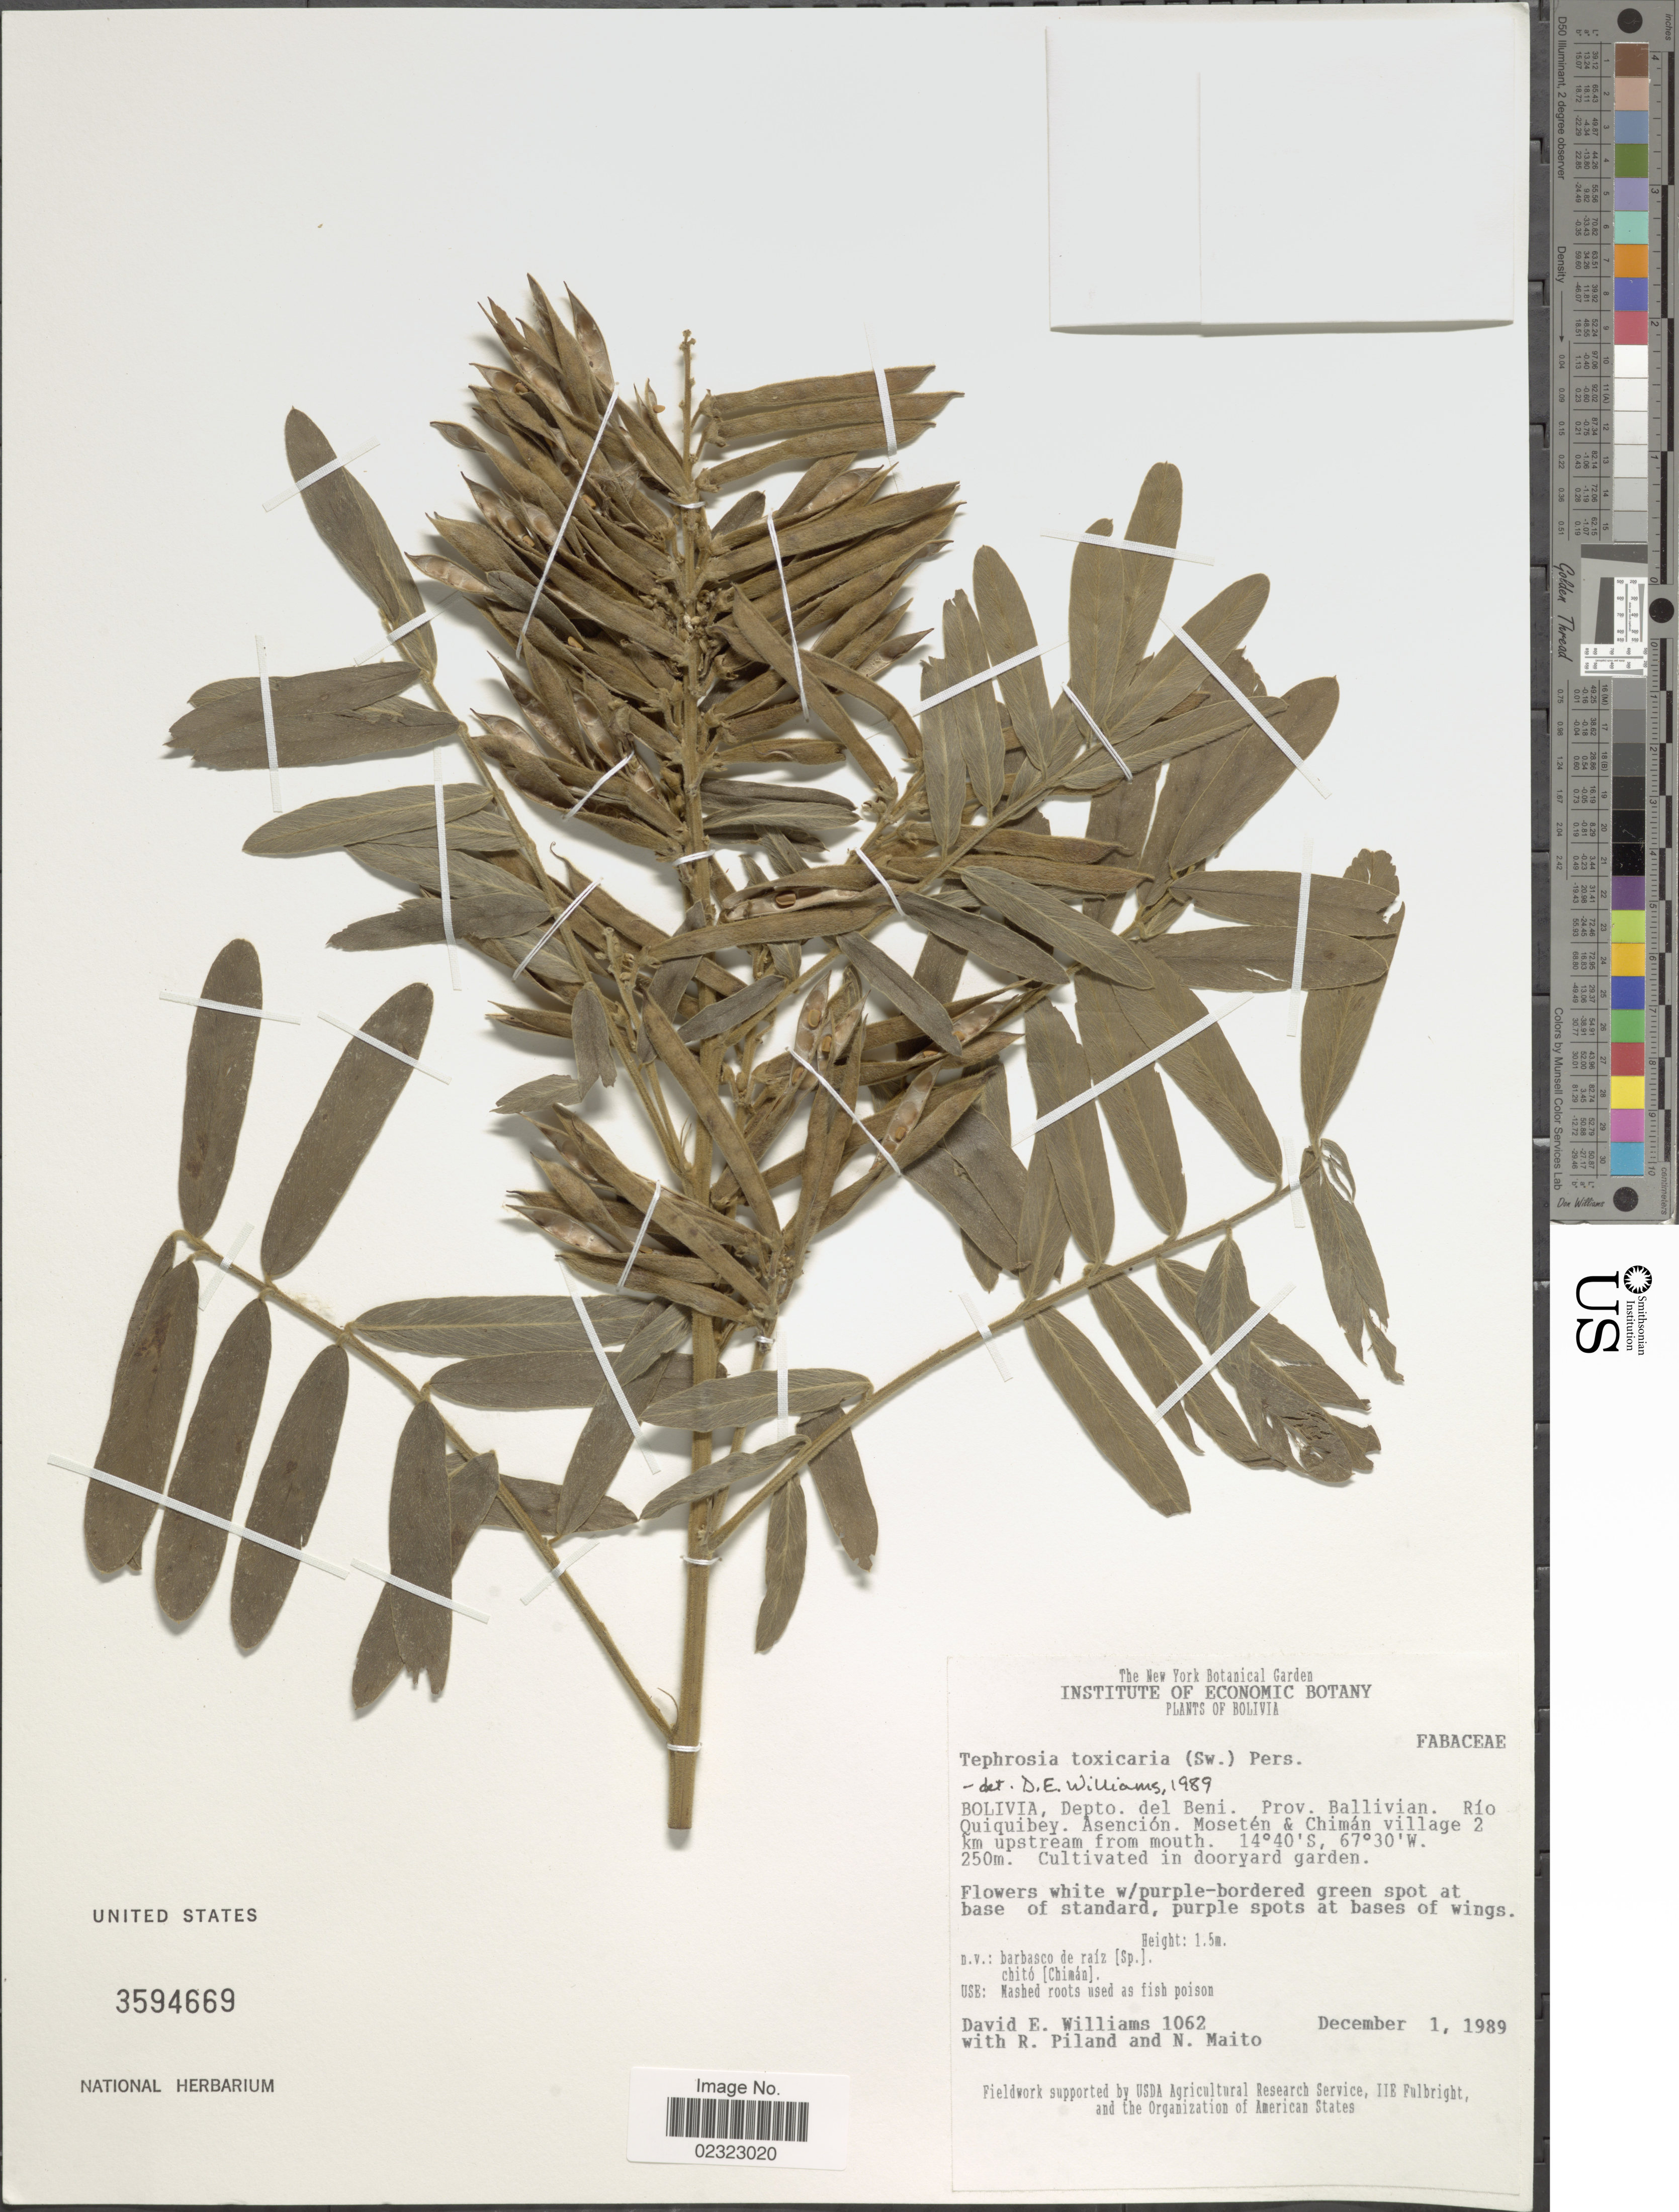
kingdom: Plantae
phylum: Tracheophyta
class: Magnoliopsida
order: Fabales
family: Fabaceae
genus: Tephrosia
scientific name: Tephrosia toxicaria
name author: (Sw.) Pers.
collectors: D. E. Williams, R. Piland & N. Maito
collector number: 1062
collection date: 1989-12-01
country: Bolivia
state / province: Beni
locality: Prov. Ballivian. Río Quiquibey. Asención. Mosetén & Chimán village 2 km upstream from mouth. Cultivated in dooryard garden.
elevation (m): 250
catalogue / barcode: US 3594669